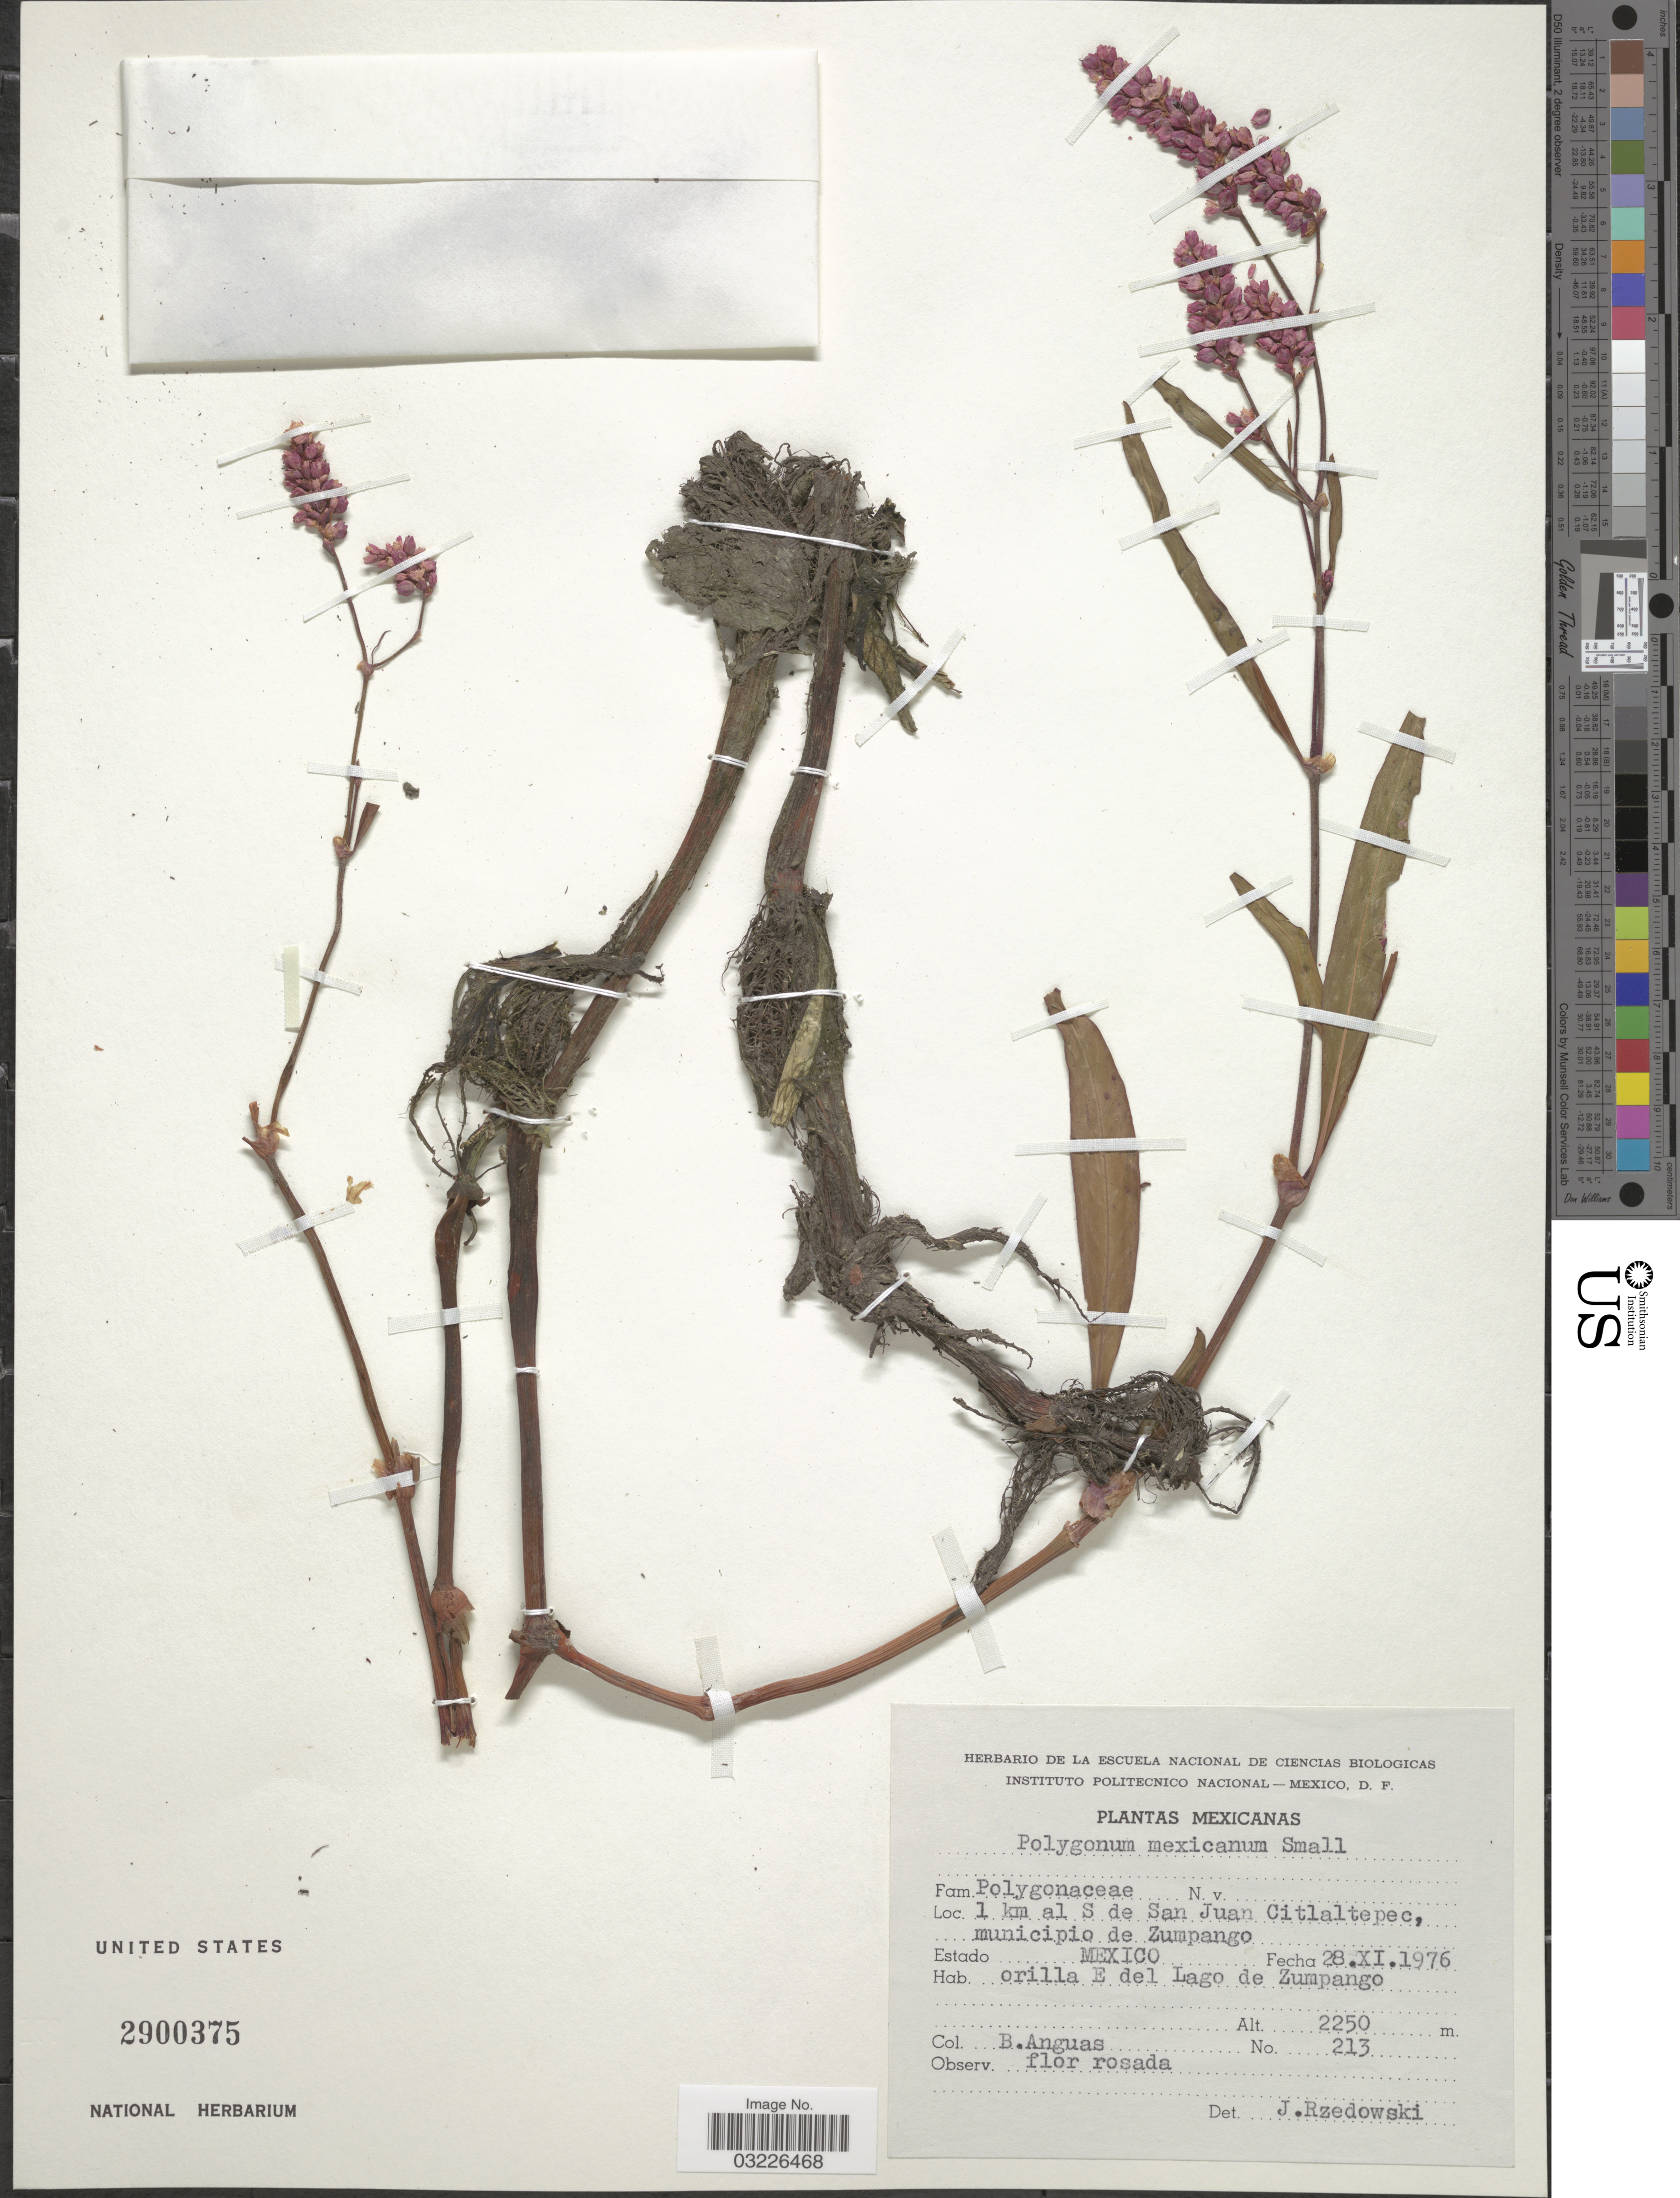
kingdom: Plantae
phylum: Tracheophyta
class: Magnoliopsida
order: Caryophyllales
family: Polygonaceae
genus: Polygonum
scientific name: Polygonum mexicanum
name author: Small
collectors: B. Anguas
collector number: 213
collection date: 1976-11-28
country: Mexico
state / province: México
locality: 1 km al S de San Juan Citlaltepec, municipio de Zumpango. Orilla E del Lago de Zumpango.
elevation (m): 2250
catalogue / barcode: US 2900375